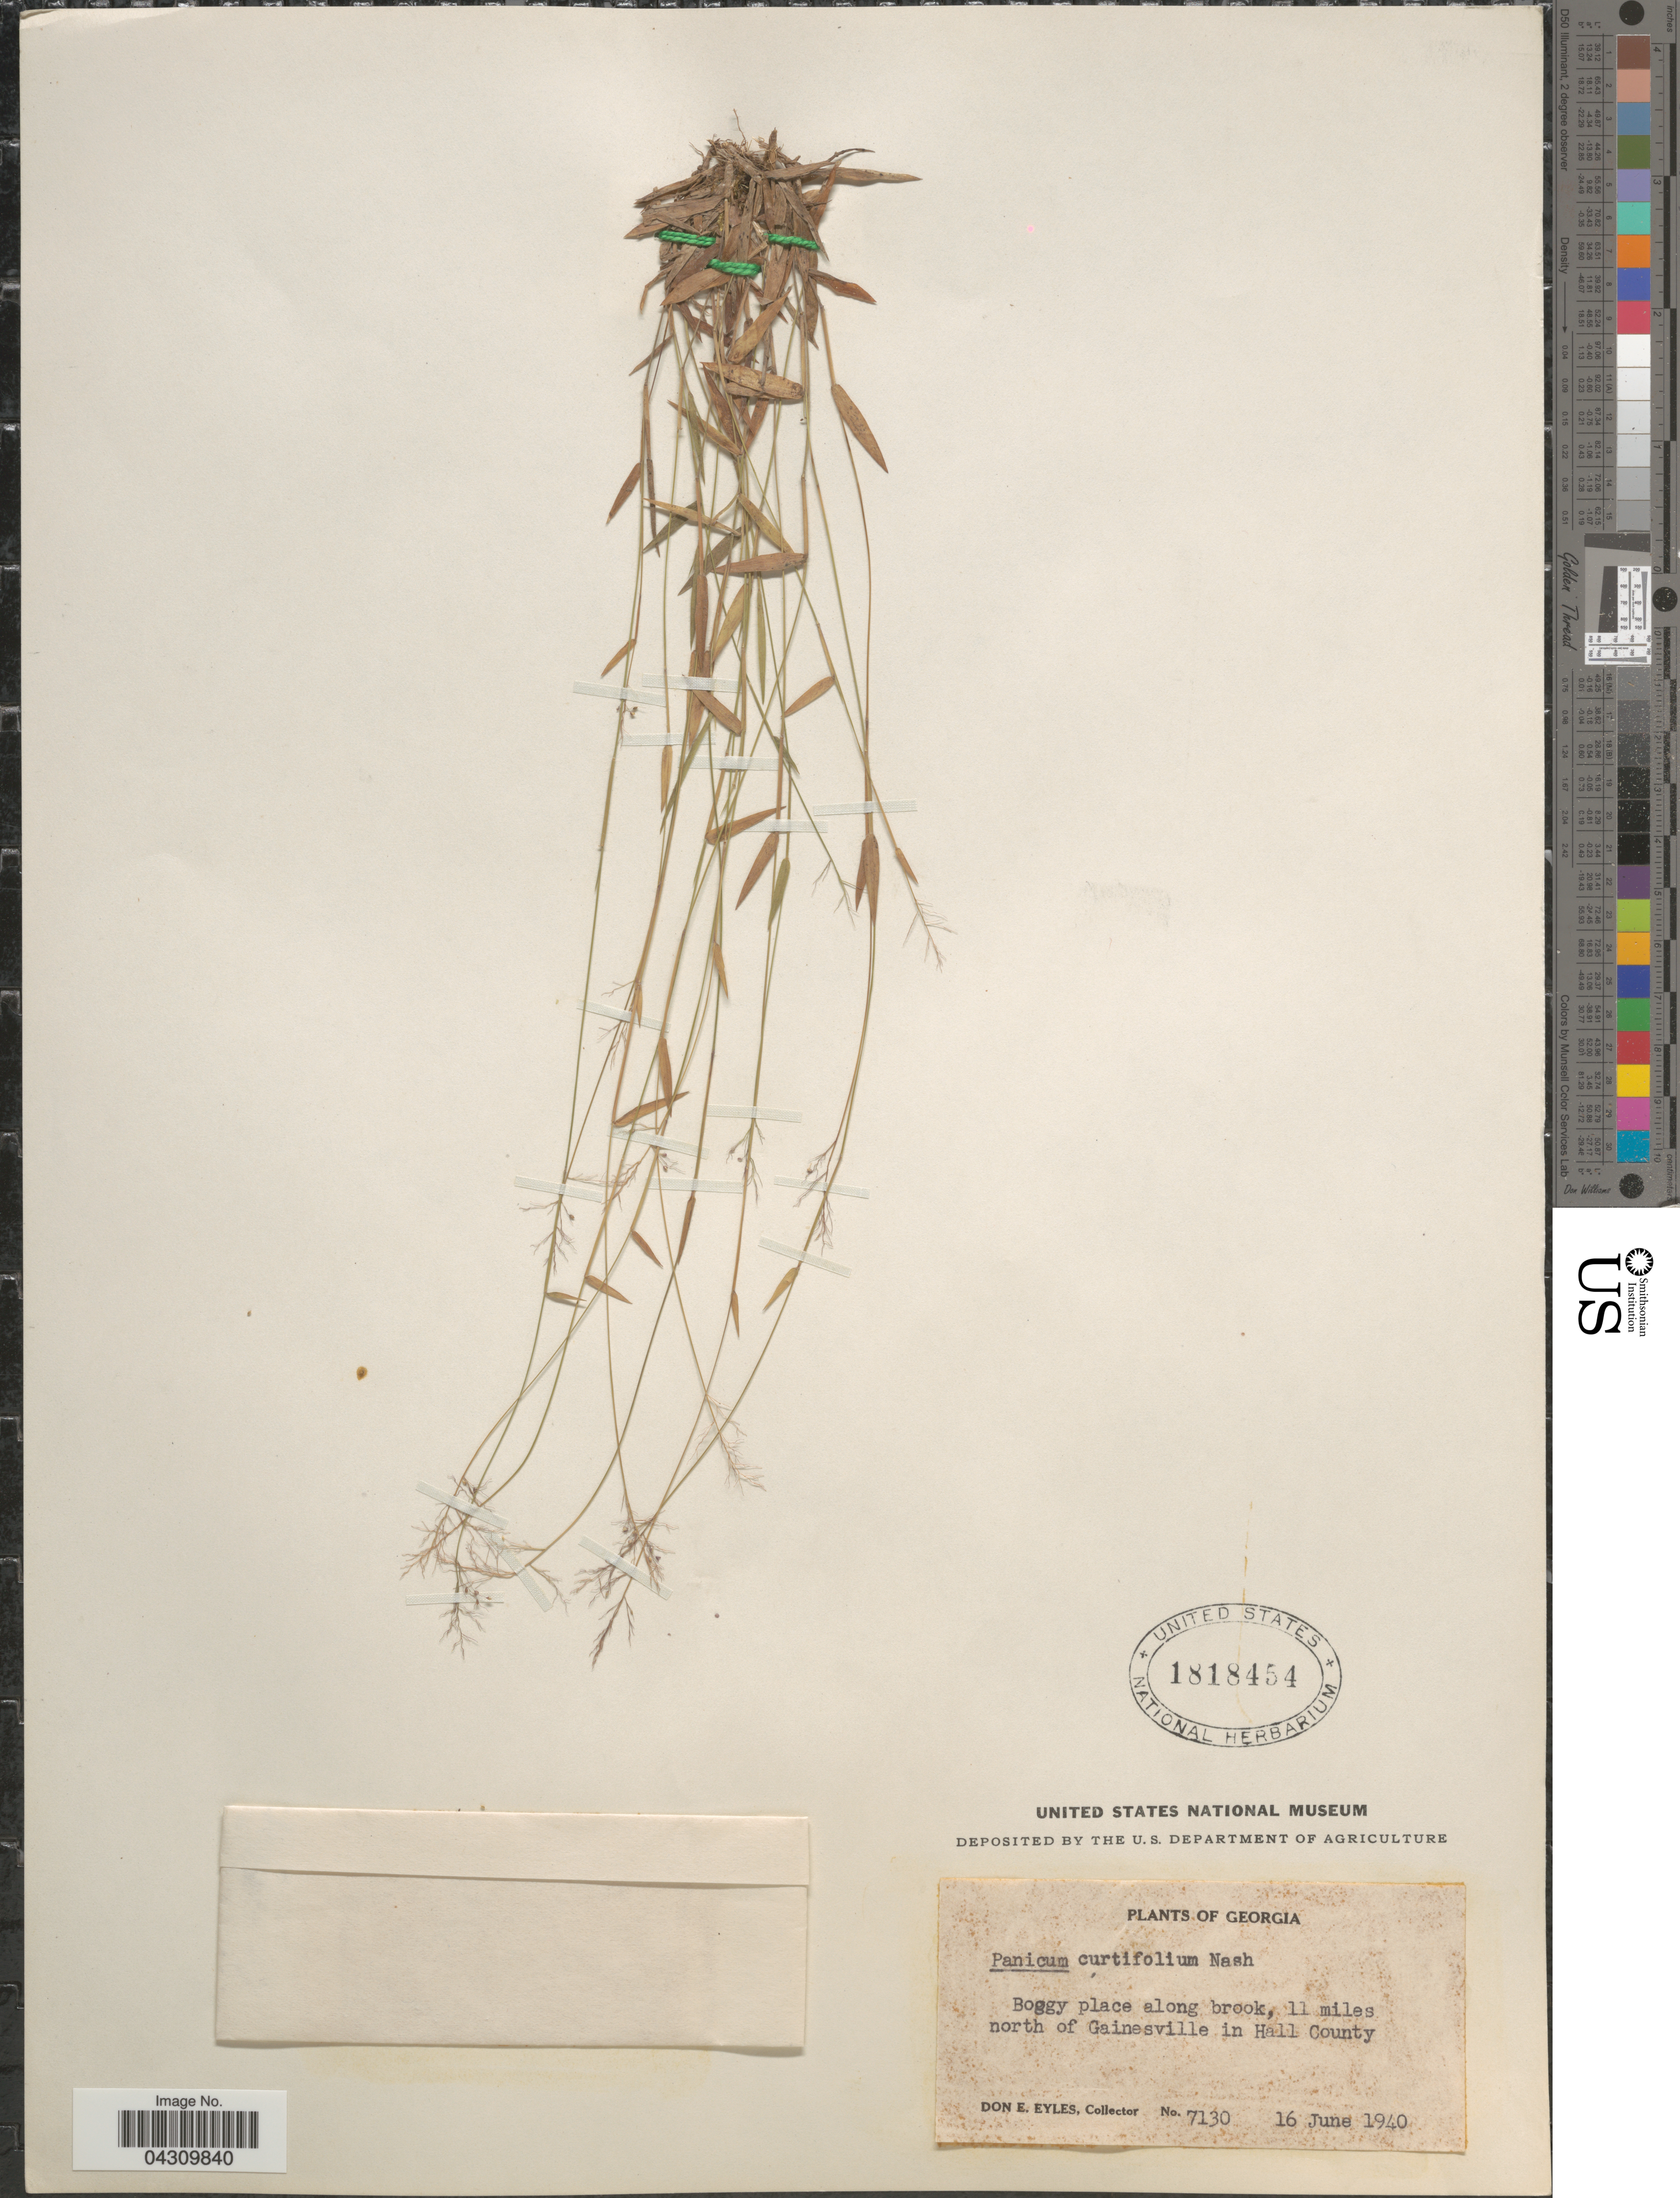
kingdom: Plantae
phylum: Tracheophyta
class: Liliopsida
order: Poales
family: Poaceae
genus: Dichanthelium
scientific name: Dichanthelium acuminatum var. acuminatum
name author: (Sw.) Gould & C.A. Clark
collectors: D. Eyles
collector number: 7130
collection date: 1940-06-16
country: United States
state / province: Georgia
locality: Boggy place along brook, 11 miles north of Gainesville in Hall County.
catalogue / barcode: US 1818454